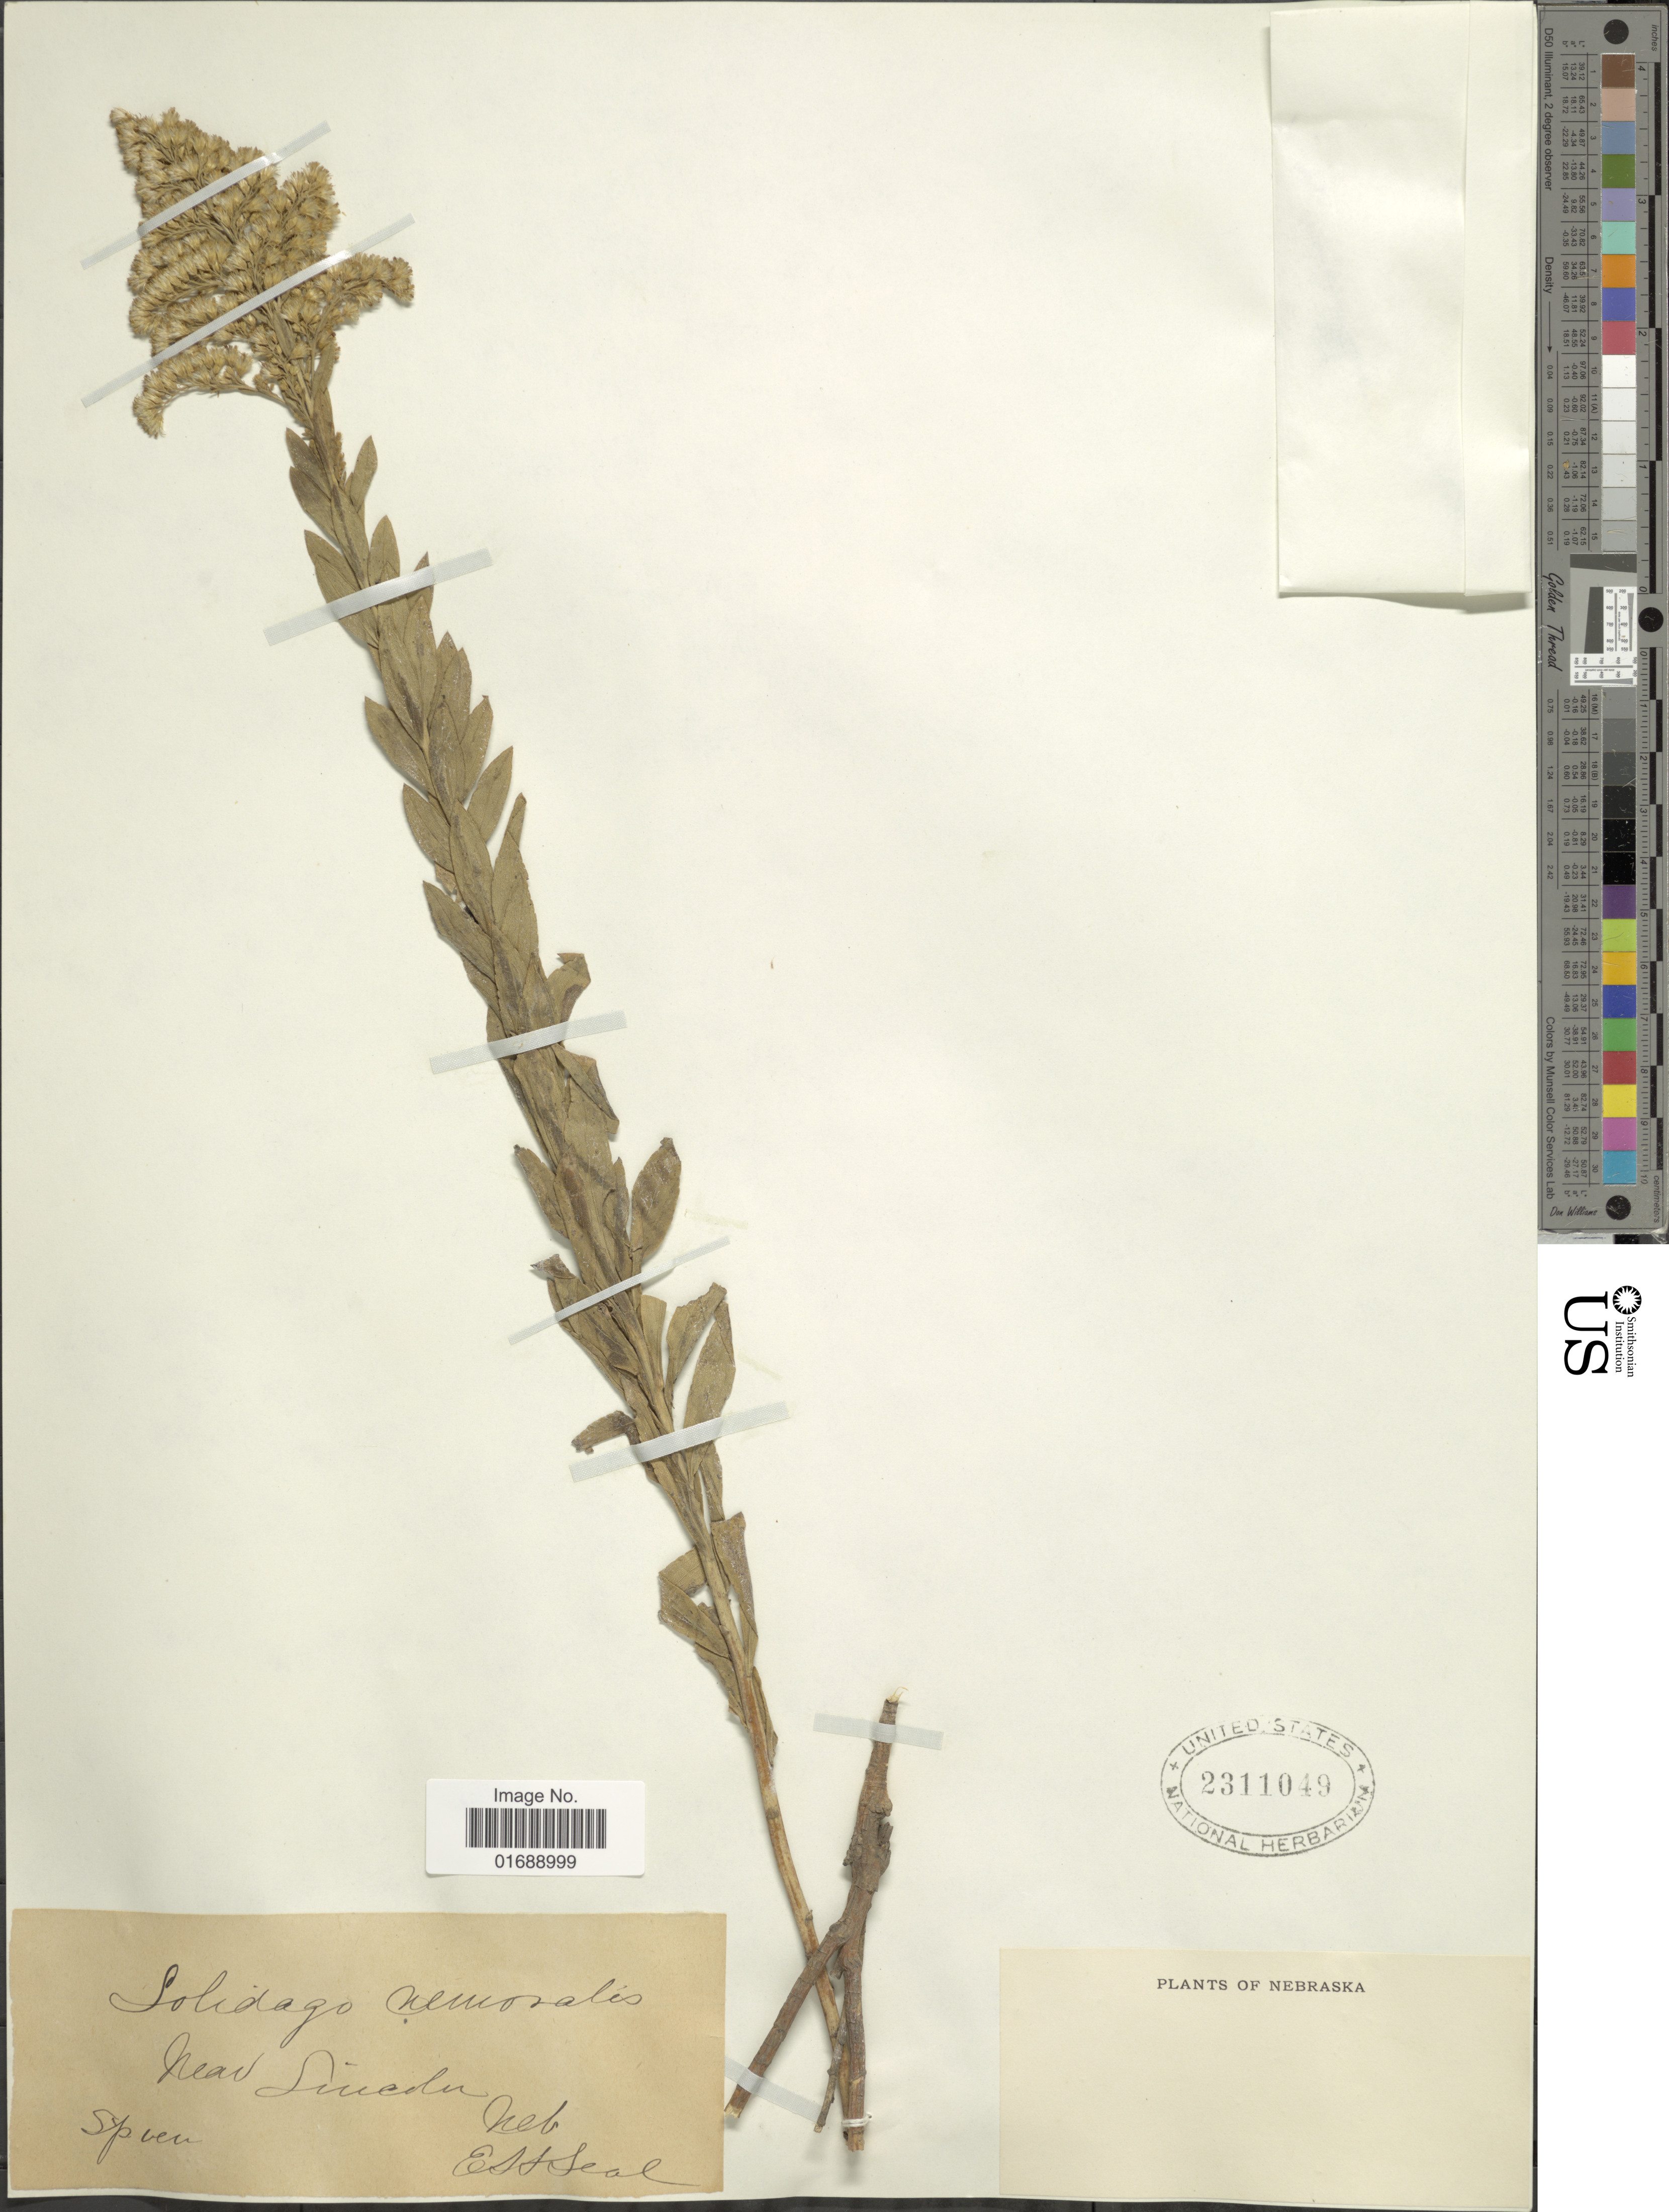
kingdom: Plantae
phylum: Tracheophyta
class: Magnoliopsida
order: Asterales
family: Asteraceae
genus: Solidago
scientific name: Solidago nemoralis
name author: Aiton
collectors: E. Seal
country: United States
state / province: Nebraska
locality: Near Lincoln.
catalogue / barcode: US 2311049